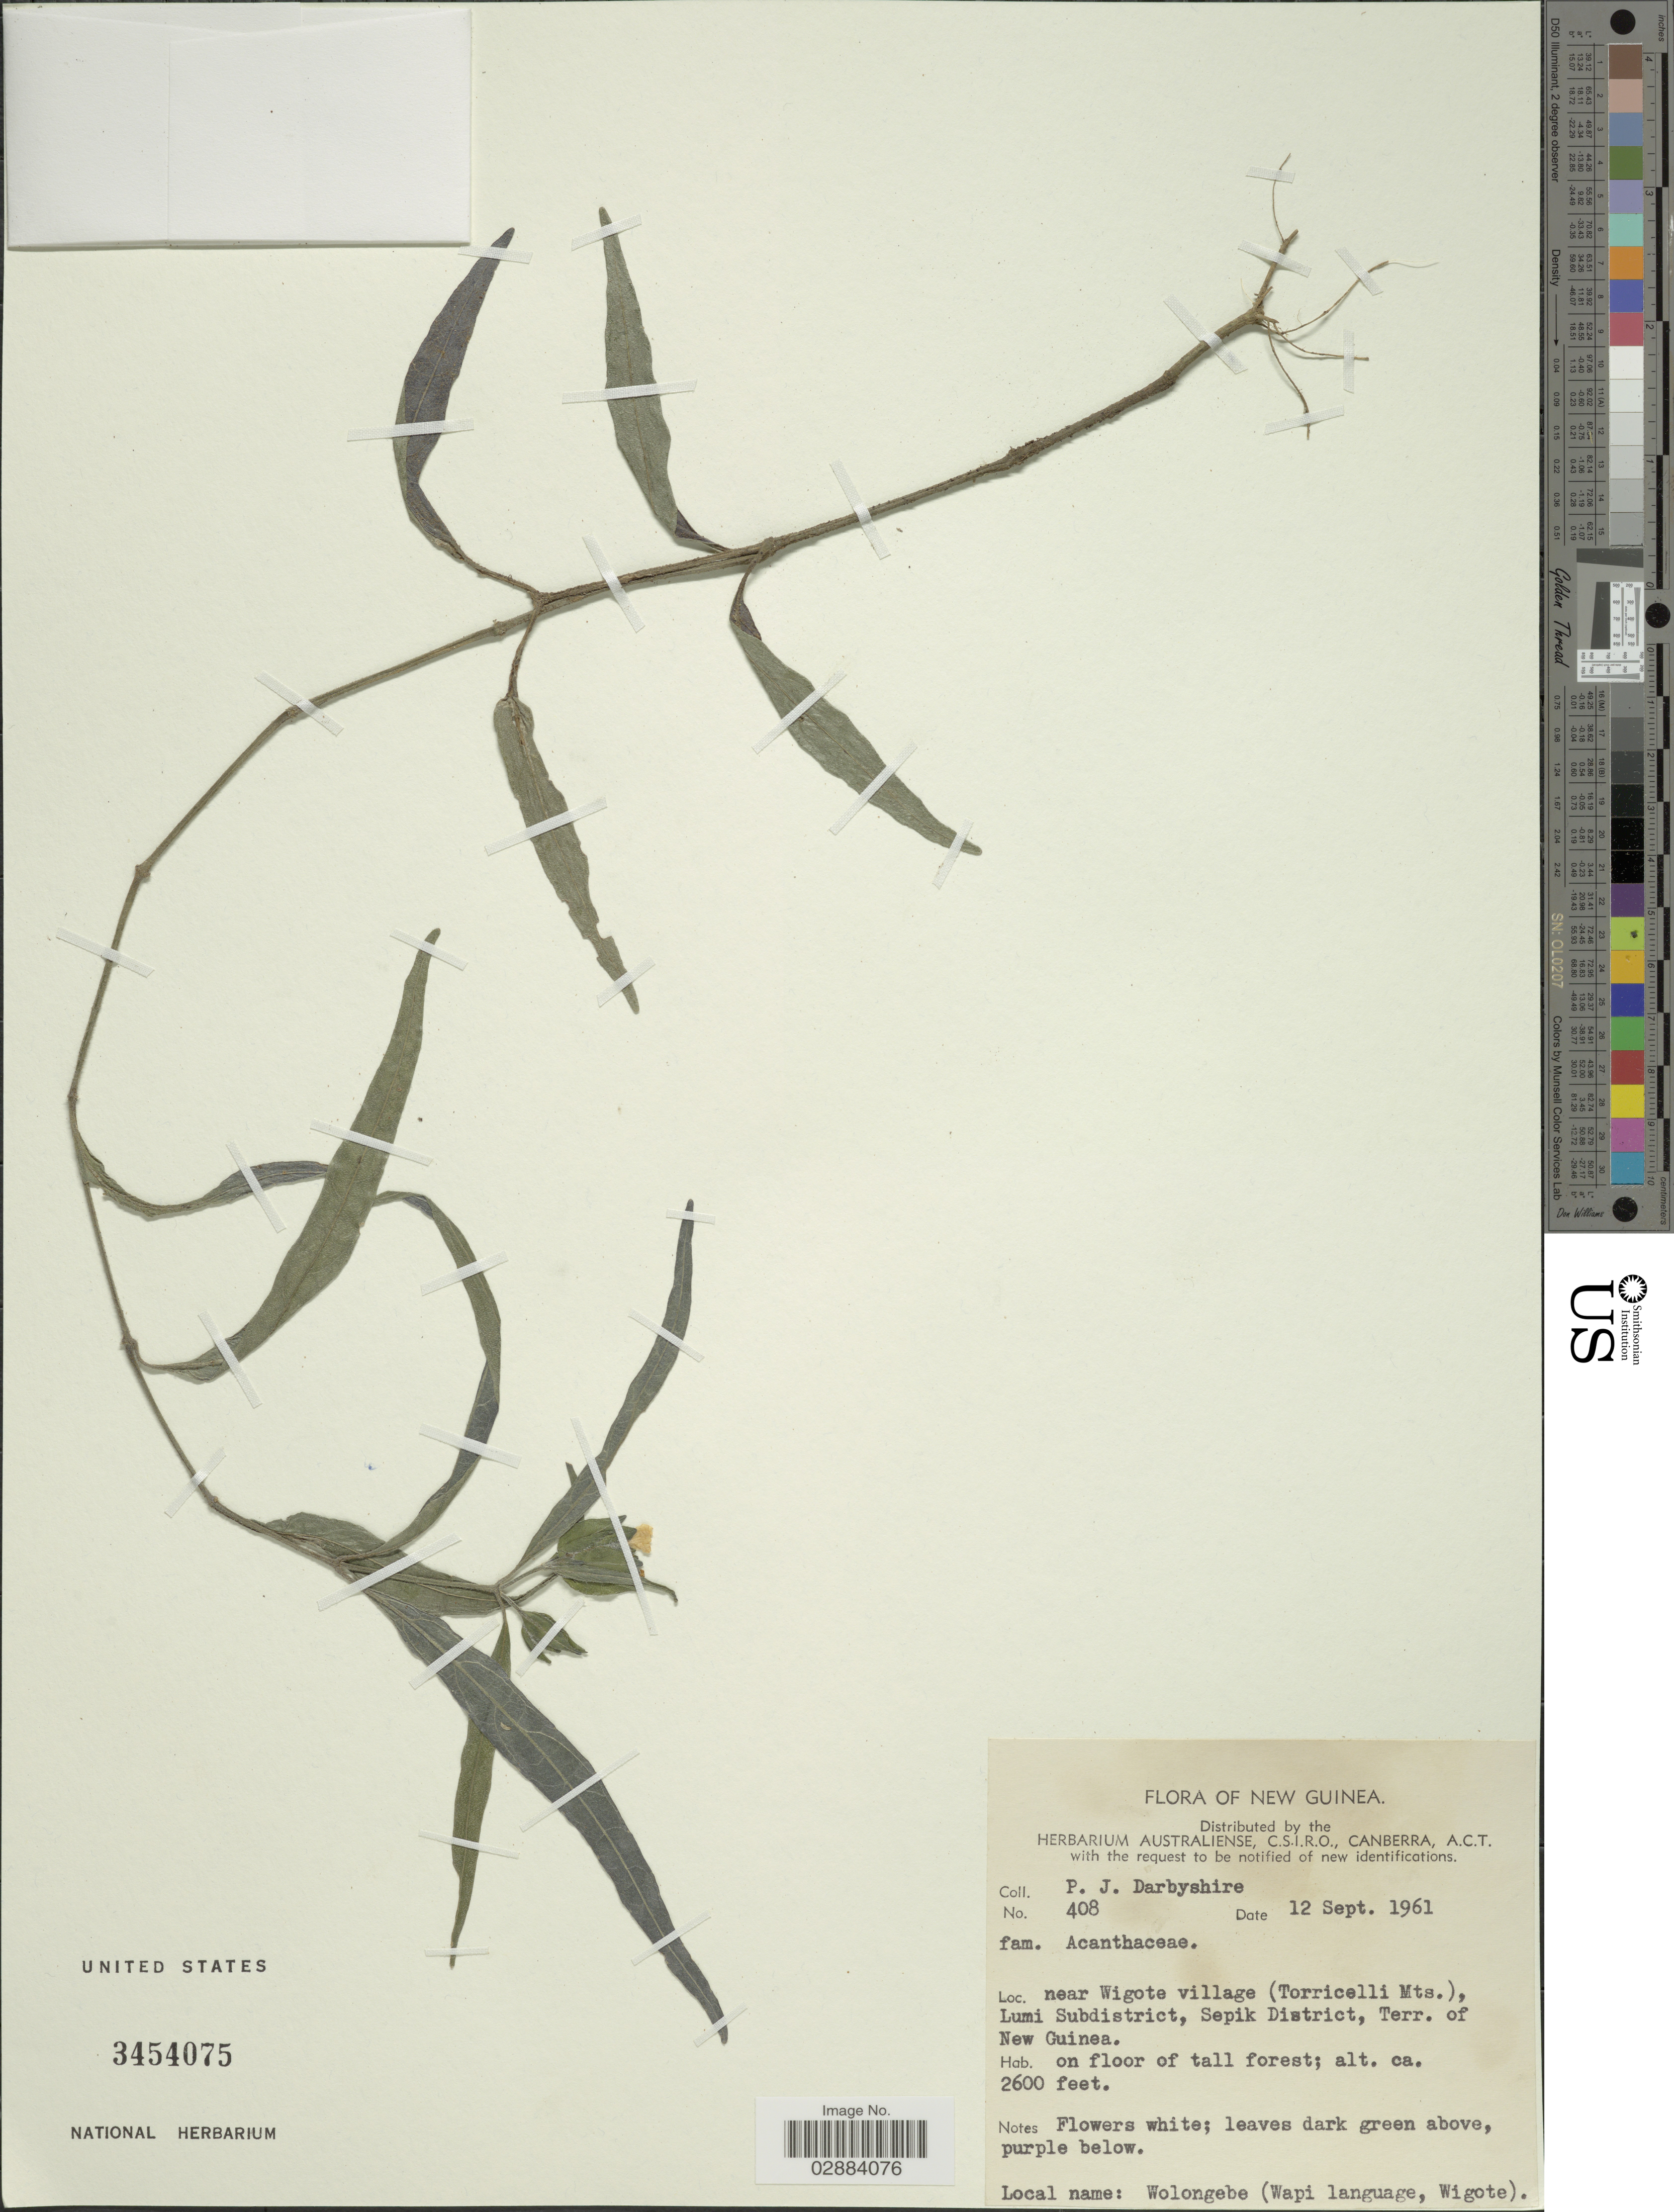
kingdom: Plantae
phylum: Tracheophyta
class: Magnoliopsida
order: Lamiales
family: Acanthaceae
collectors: P. Darbyshire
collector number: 408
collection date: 1961-09-12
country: Papua New Guinea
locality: New Guinea. Near Wigote village (Torricelli Mts.), Lumi Subdistrict, Sepik District, Terr. of New Guinea.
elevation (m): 792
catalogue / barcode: US 3454075